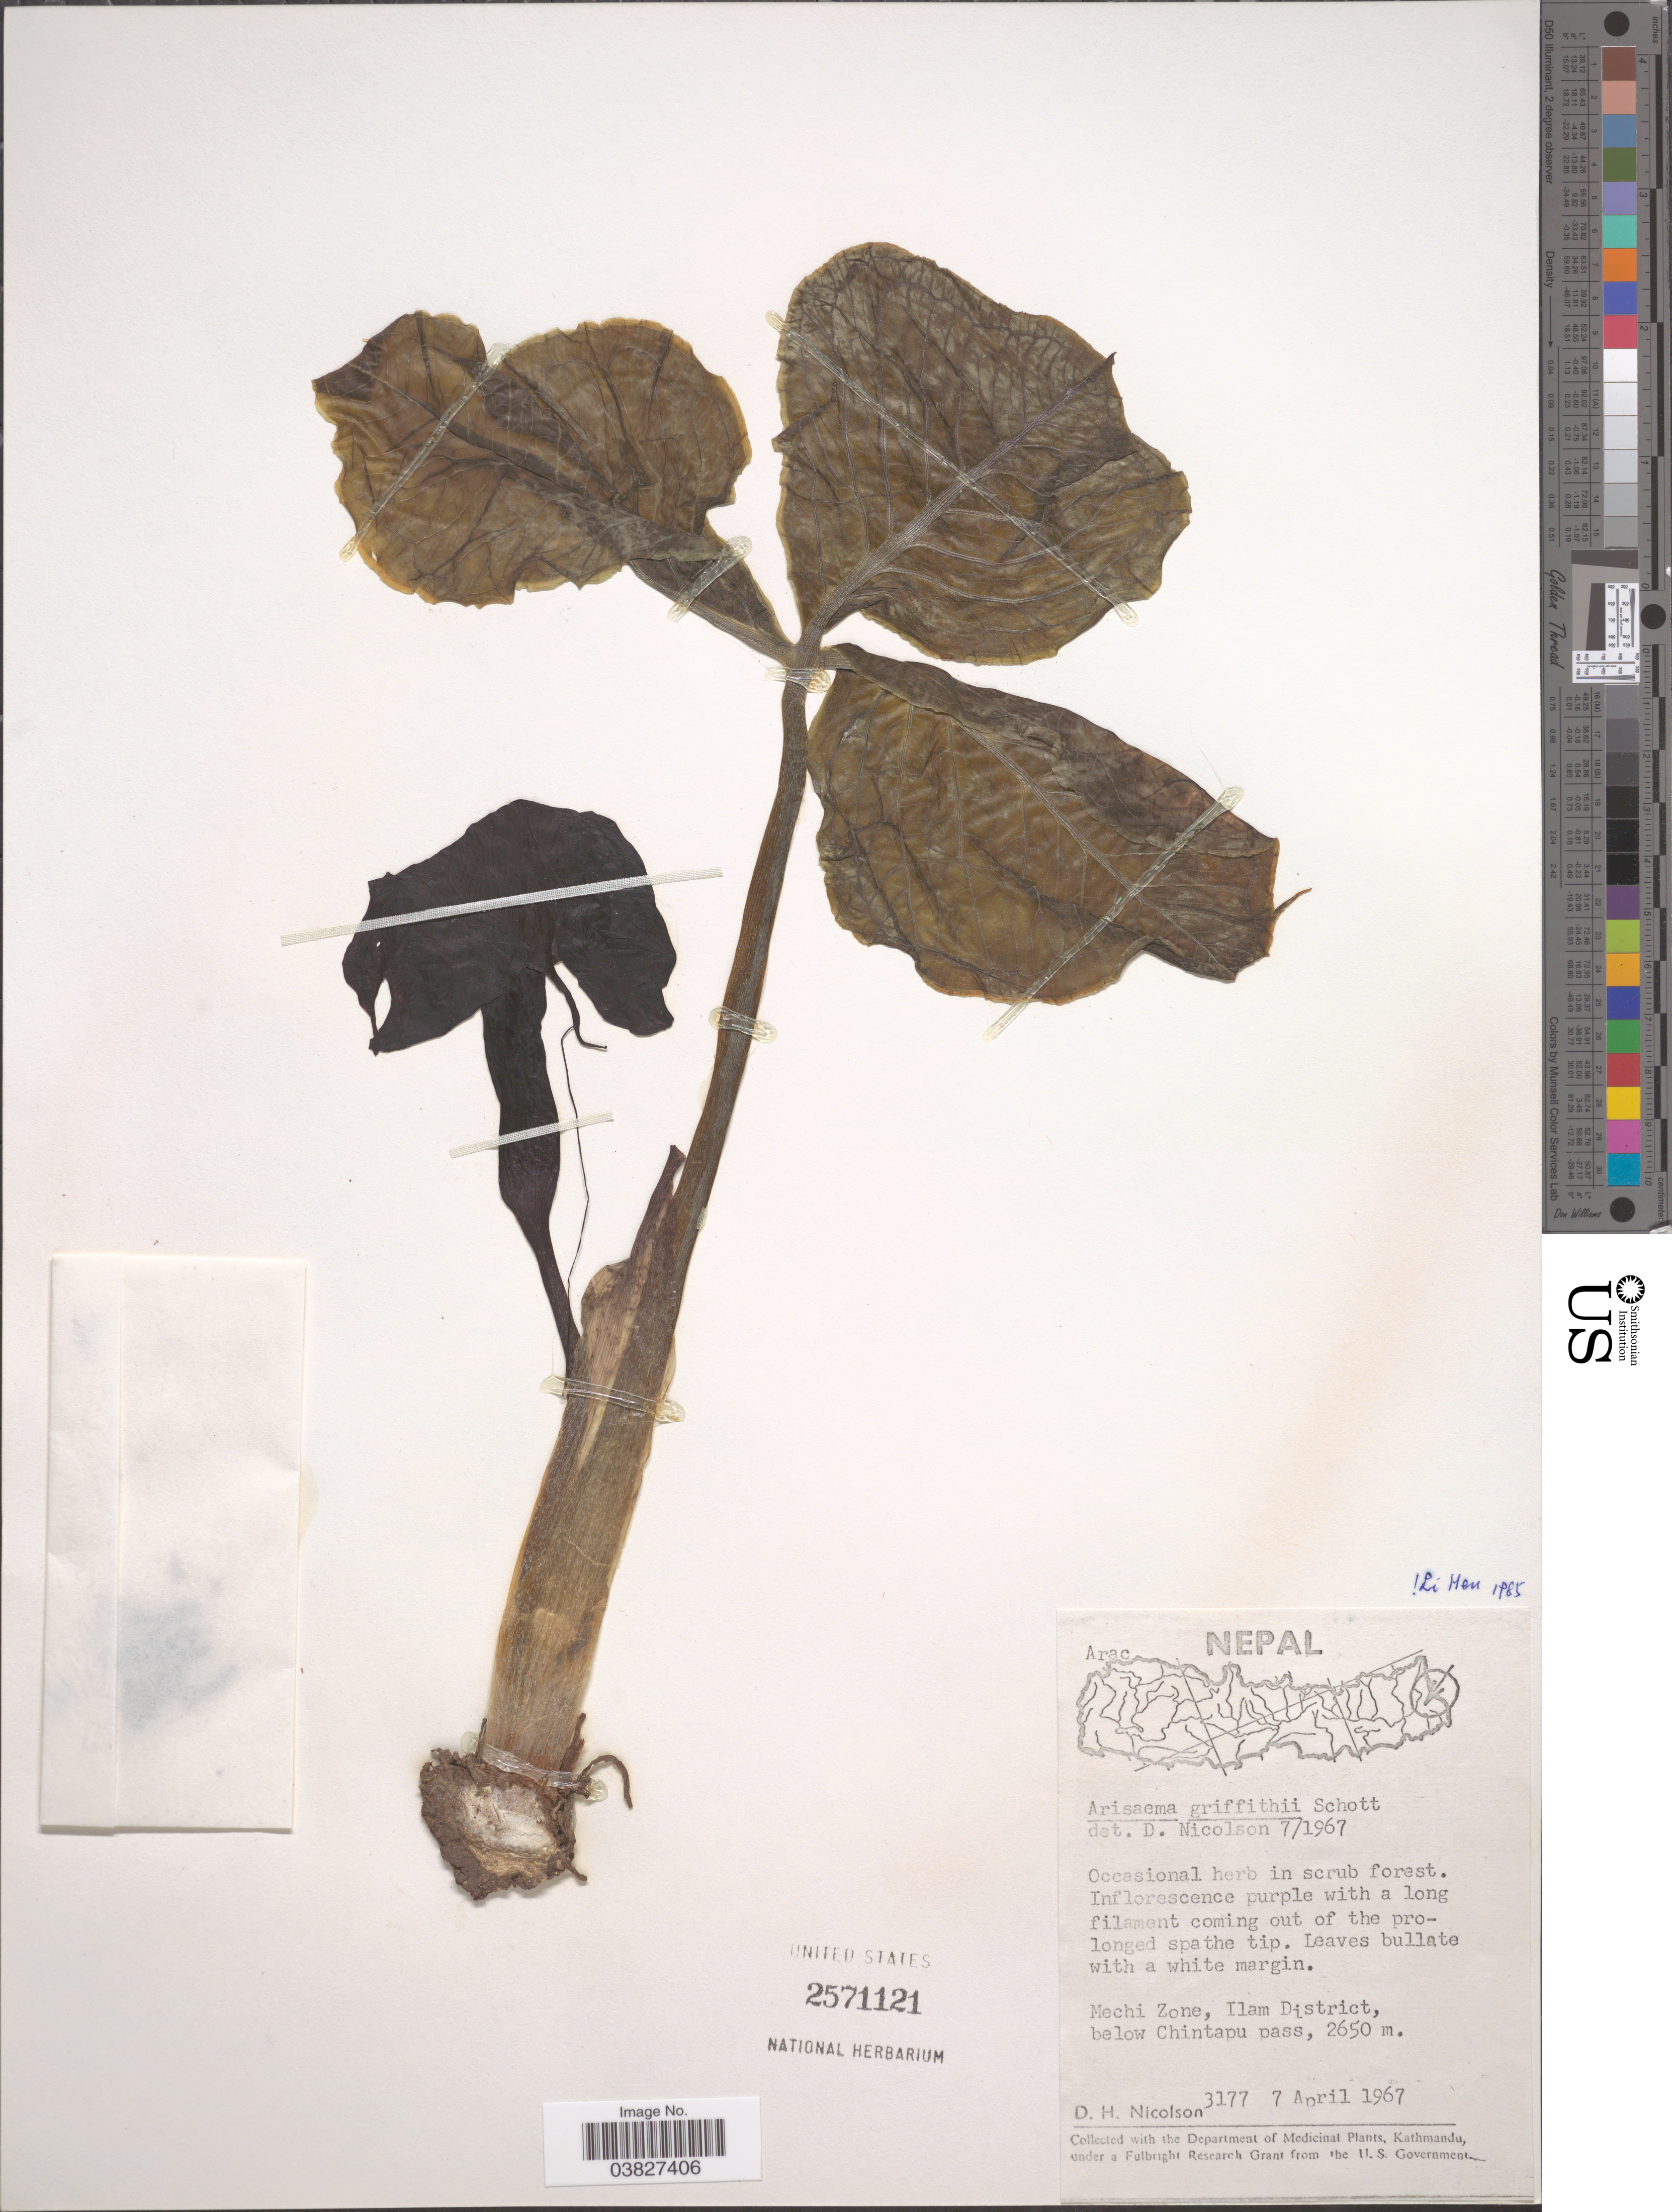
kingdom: Plantae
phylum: Tracheophyta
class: Liliopsida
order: Alismatales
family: Araceae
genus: Arisaema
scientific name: Arisaema griffithii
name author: Schott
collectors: D. H. Nicolson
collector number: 3177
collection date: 1967-04-07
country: Nepal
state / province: Mechi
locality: Mechi Zone, Ilam District, below Chintapu pass.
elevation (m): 2650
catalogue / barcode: US 2571121